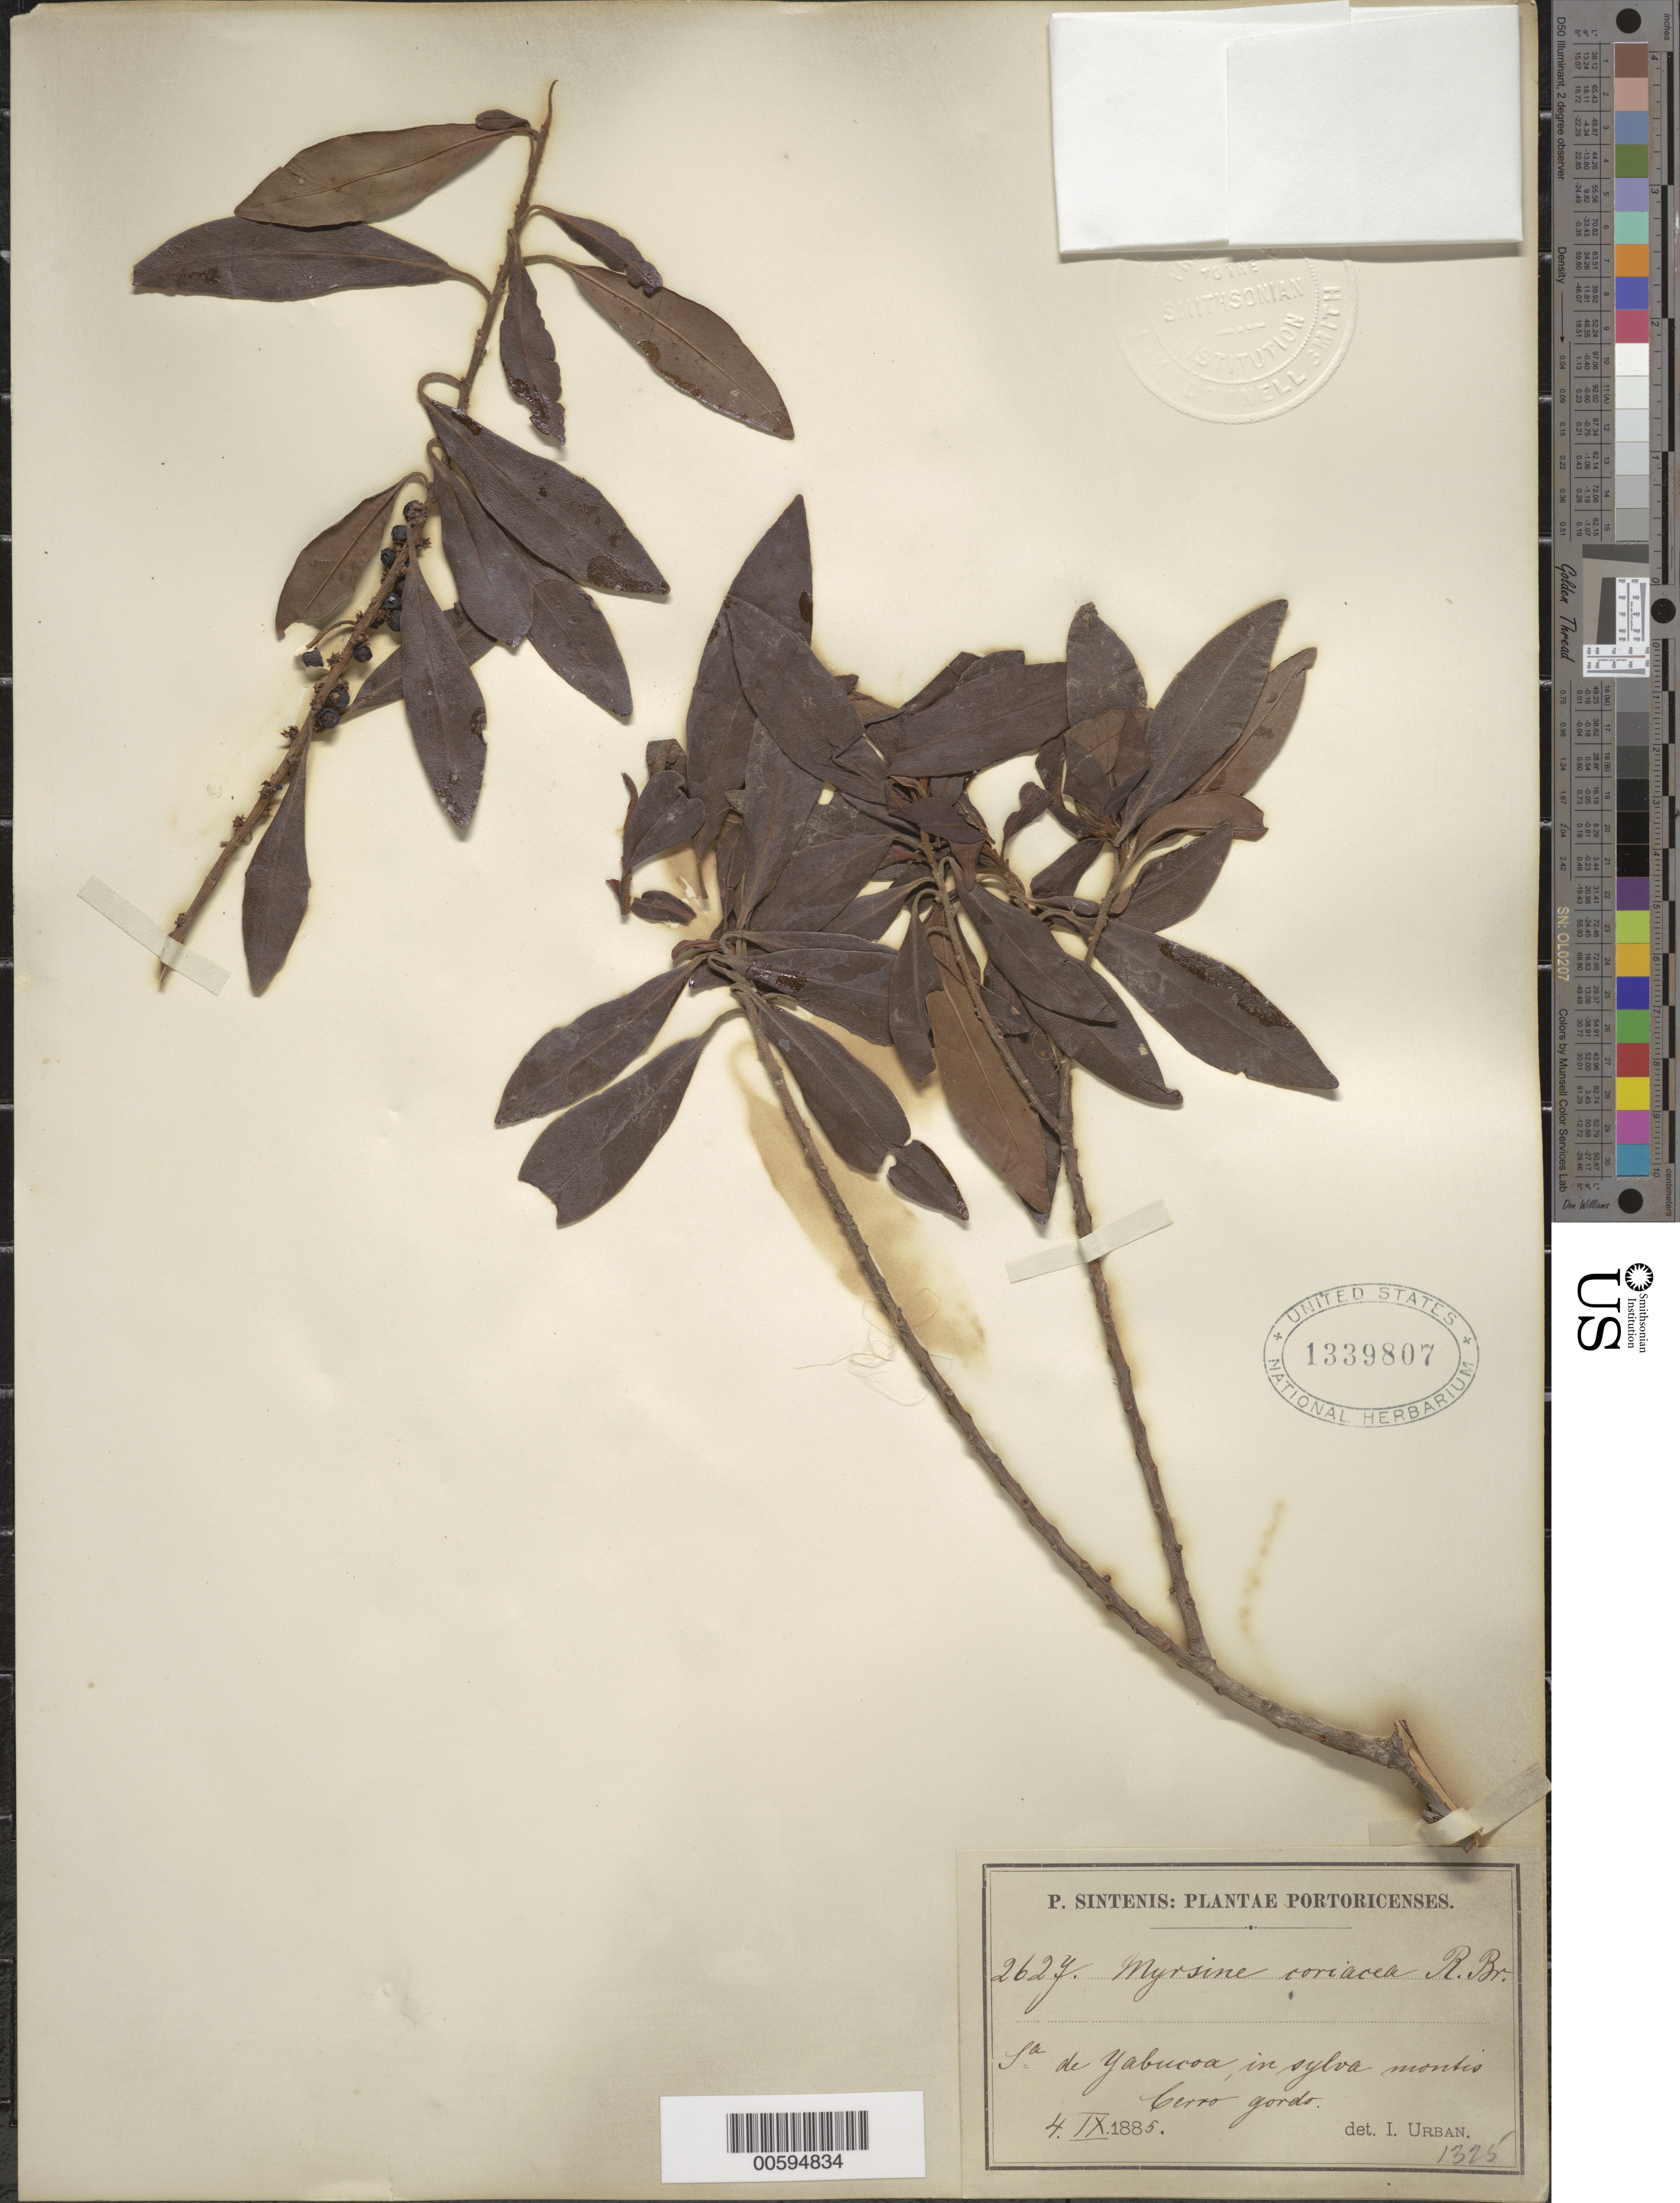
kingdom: Plantae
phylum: Tracheophyta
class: Magnoliopsida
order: Ericales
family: Primulaceae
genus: Myrsine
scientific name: Myrsine coriacea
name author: (Sw.) R. Br. ex Roem. & Schult.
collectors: P. Sintenis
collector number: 2627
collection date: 1885-09-04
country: Puerto Rico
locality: Portoricenses. Sa. de Yabucoa, in sylva montis Cerro gordo.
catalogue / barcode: US 1339807